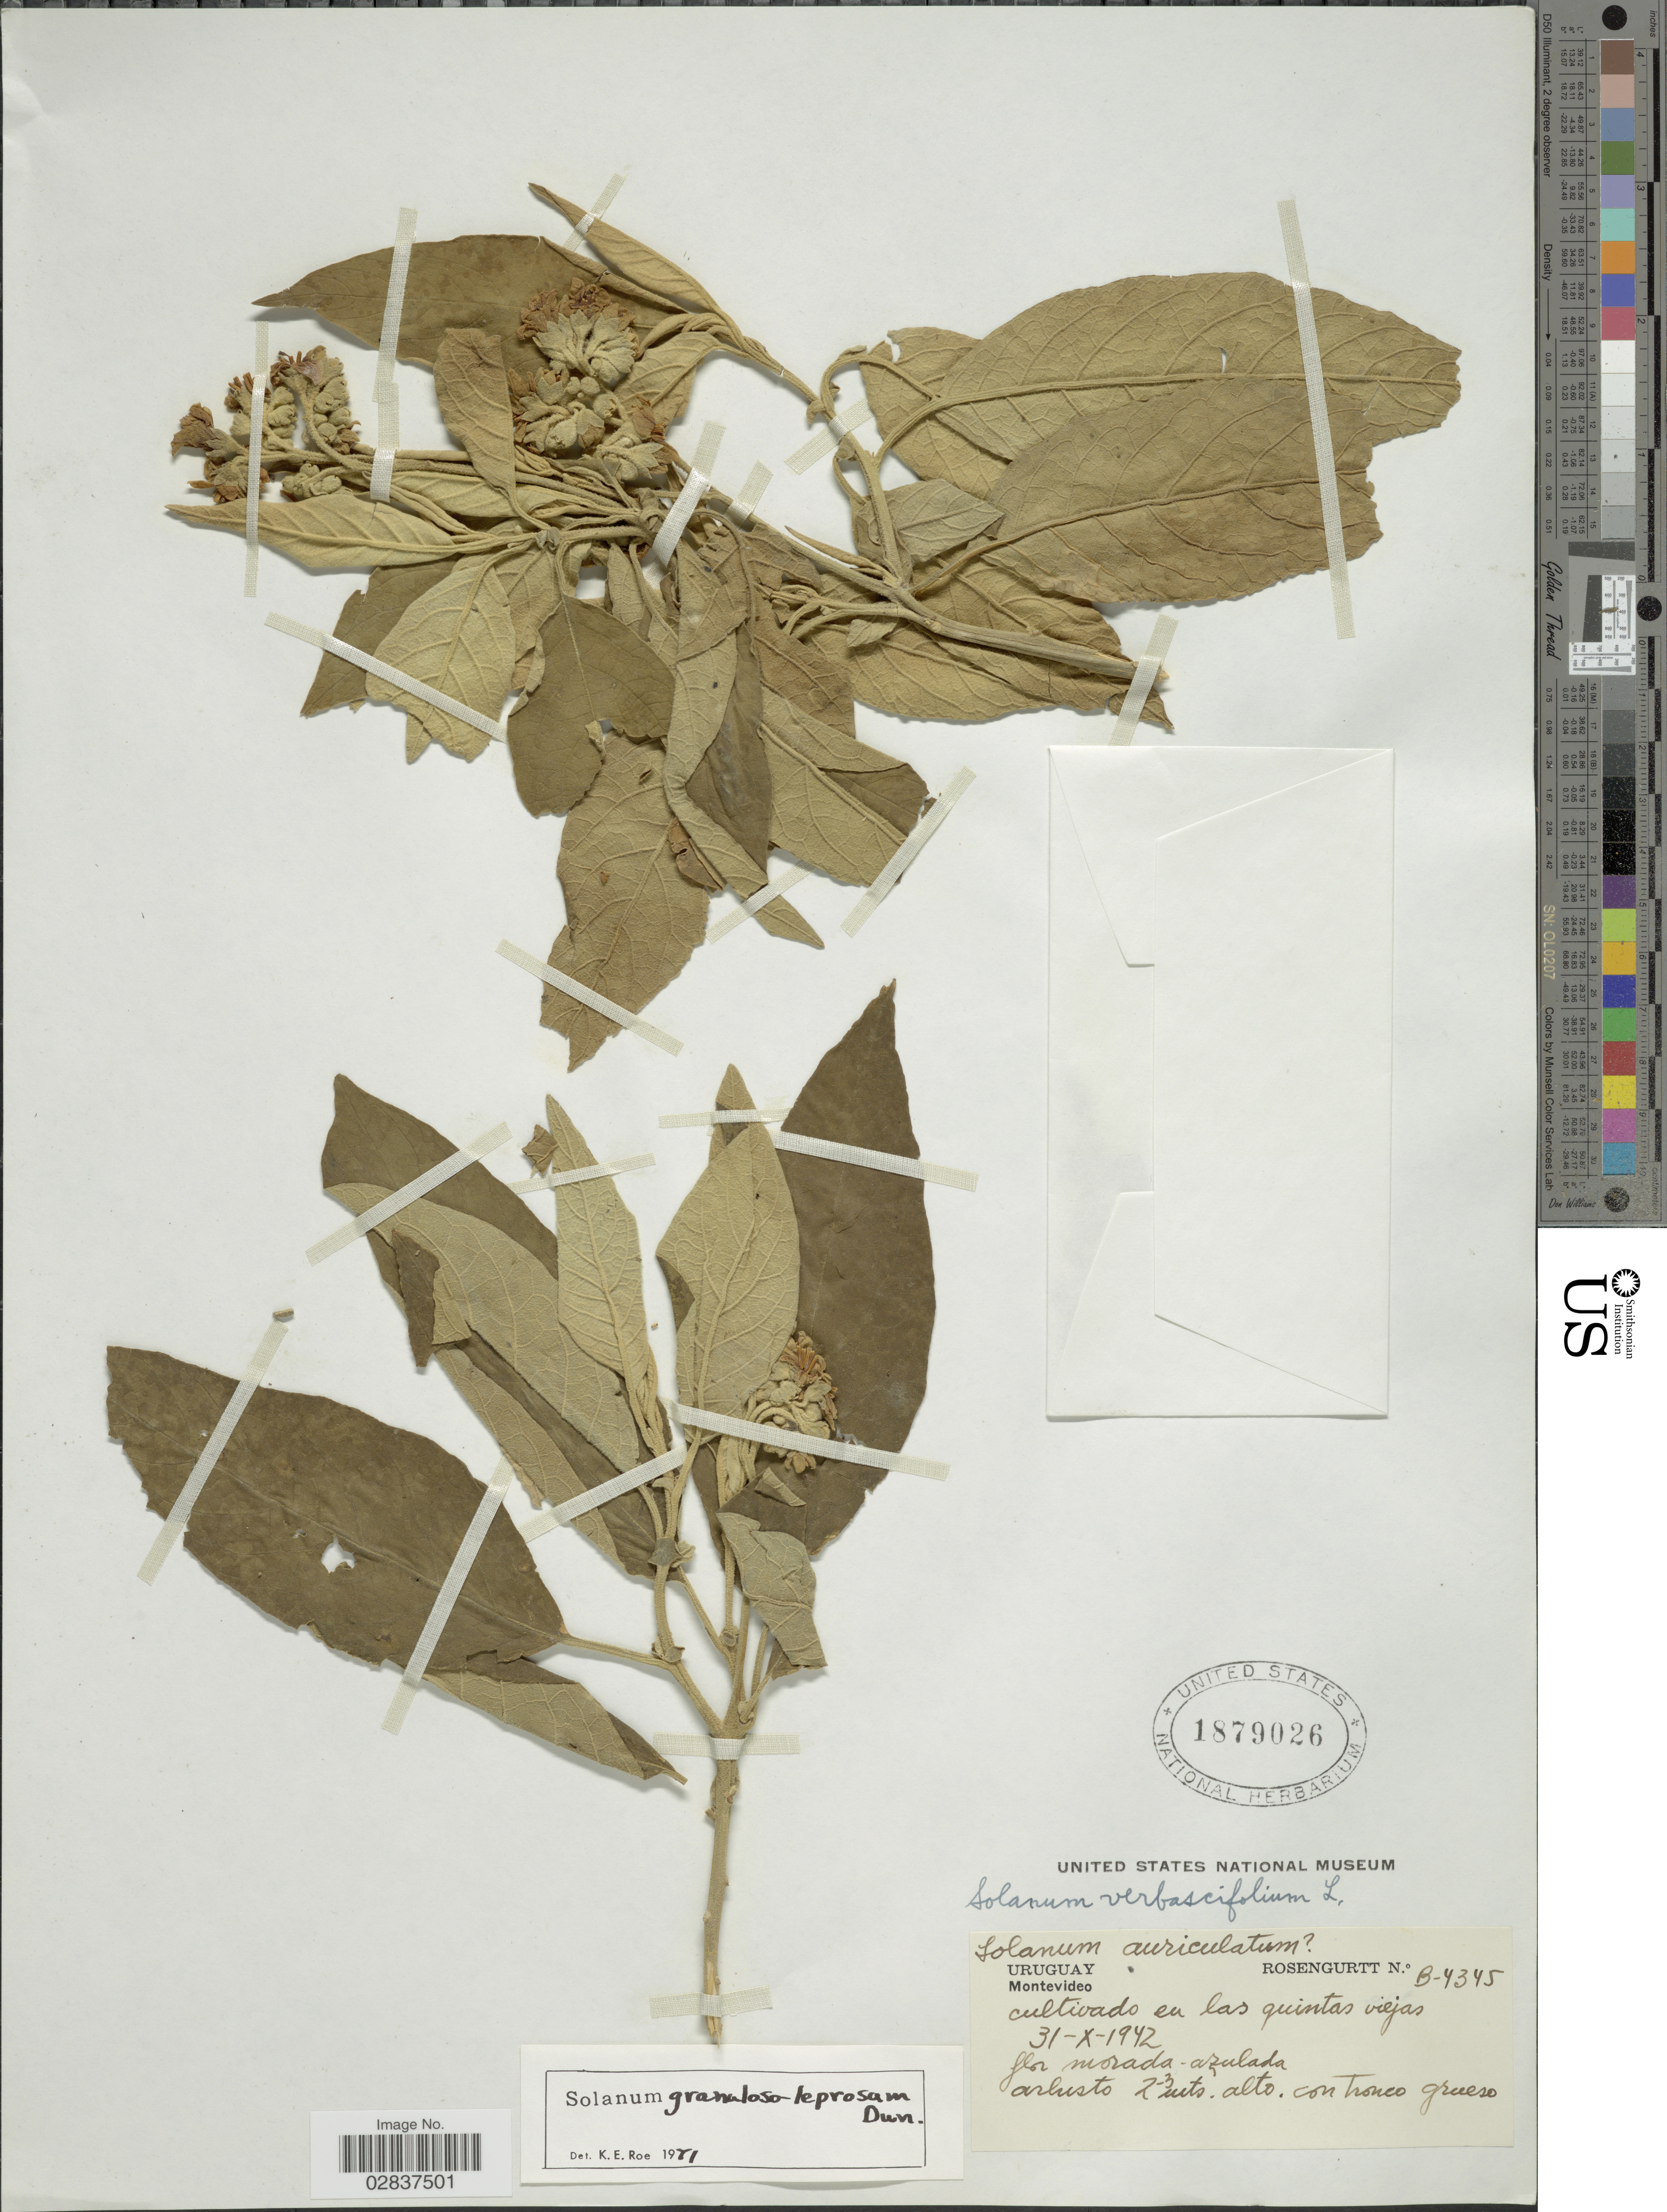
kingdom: Plantae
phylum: Tracheophyta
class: Magnoliopsida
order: Solanales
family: Solanaceae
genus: Solanum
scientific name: Solanum granuloso-leprosum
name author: Dunal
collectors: Rosengurtt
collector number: B-4345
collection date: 1942-10-31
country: Uruguay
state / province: Montevideo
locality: Cultivado en las quintas viejas.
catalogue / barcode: US 1879026